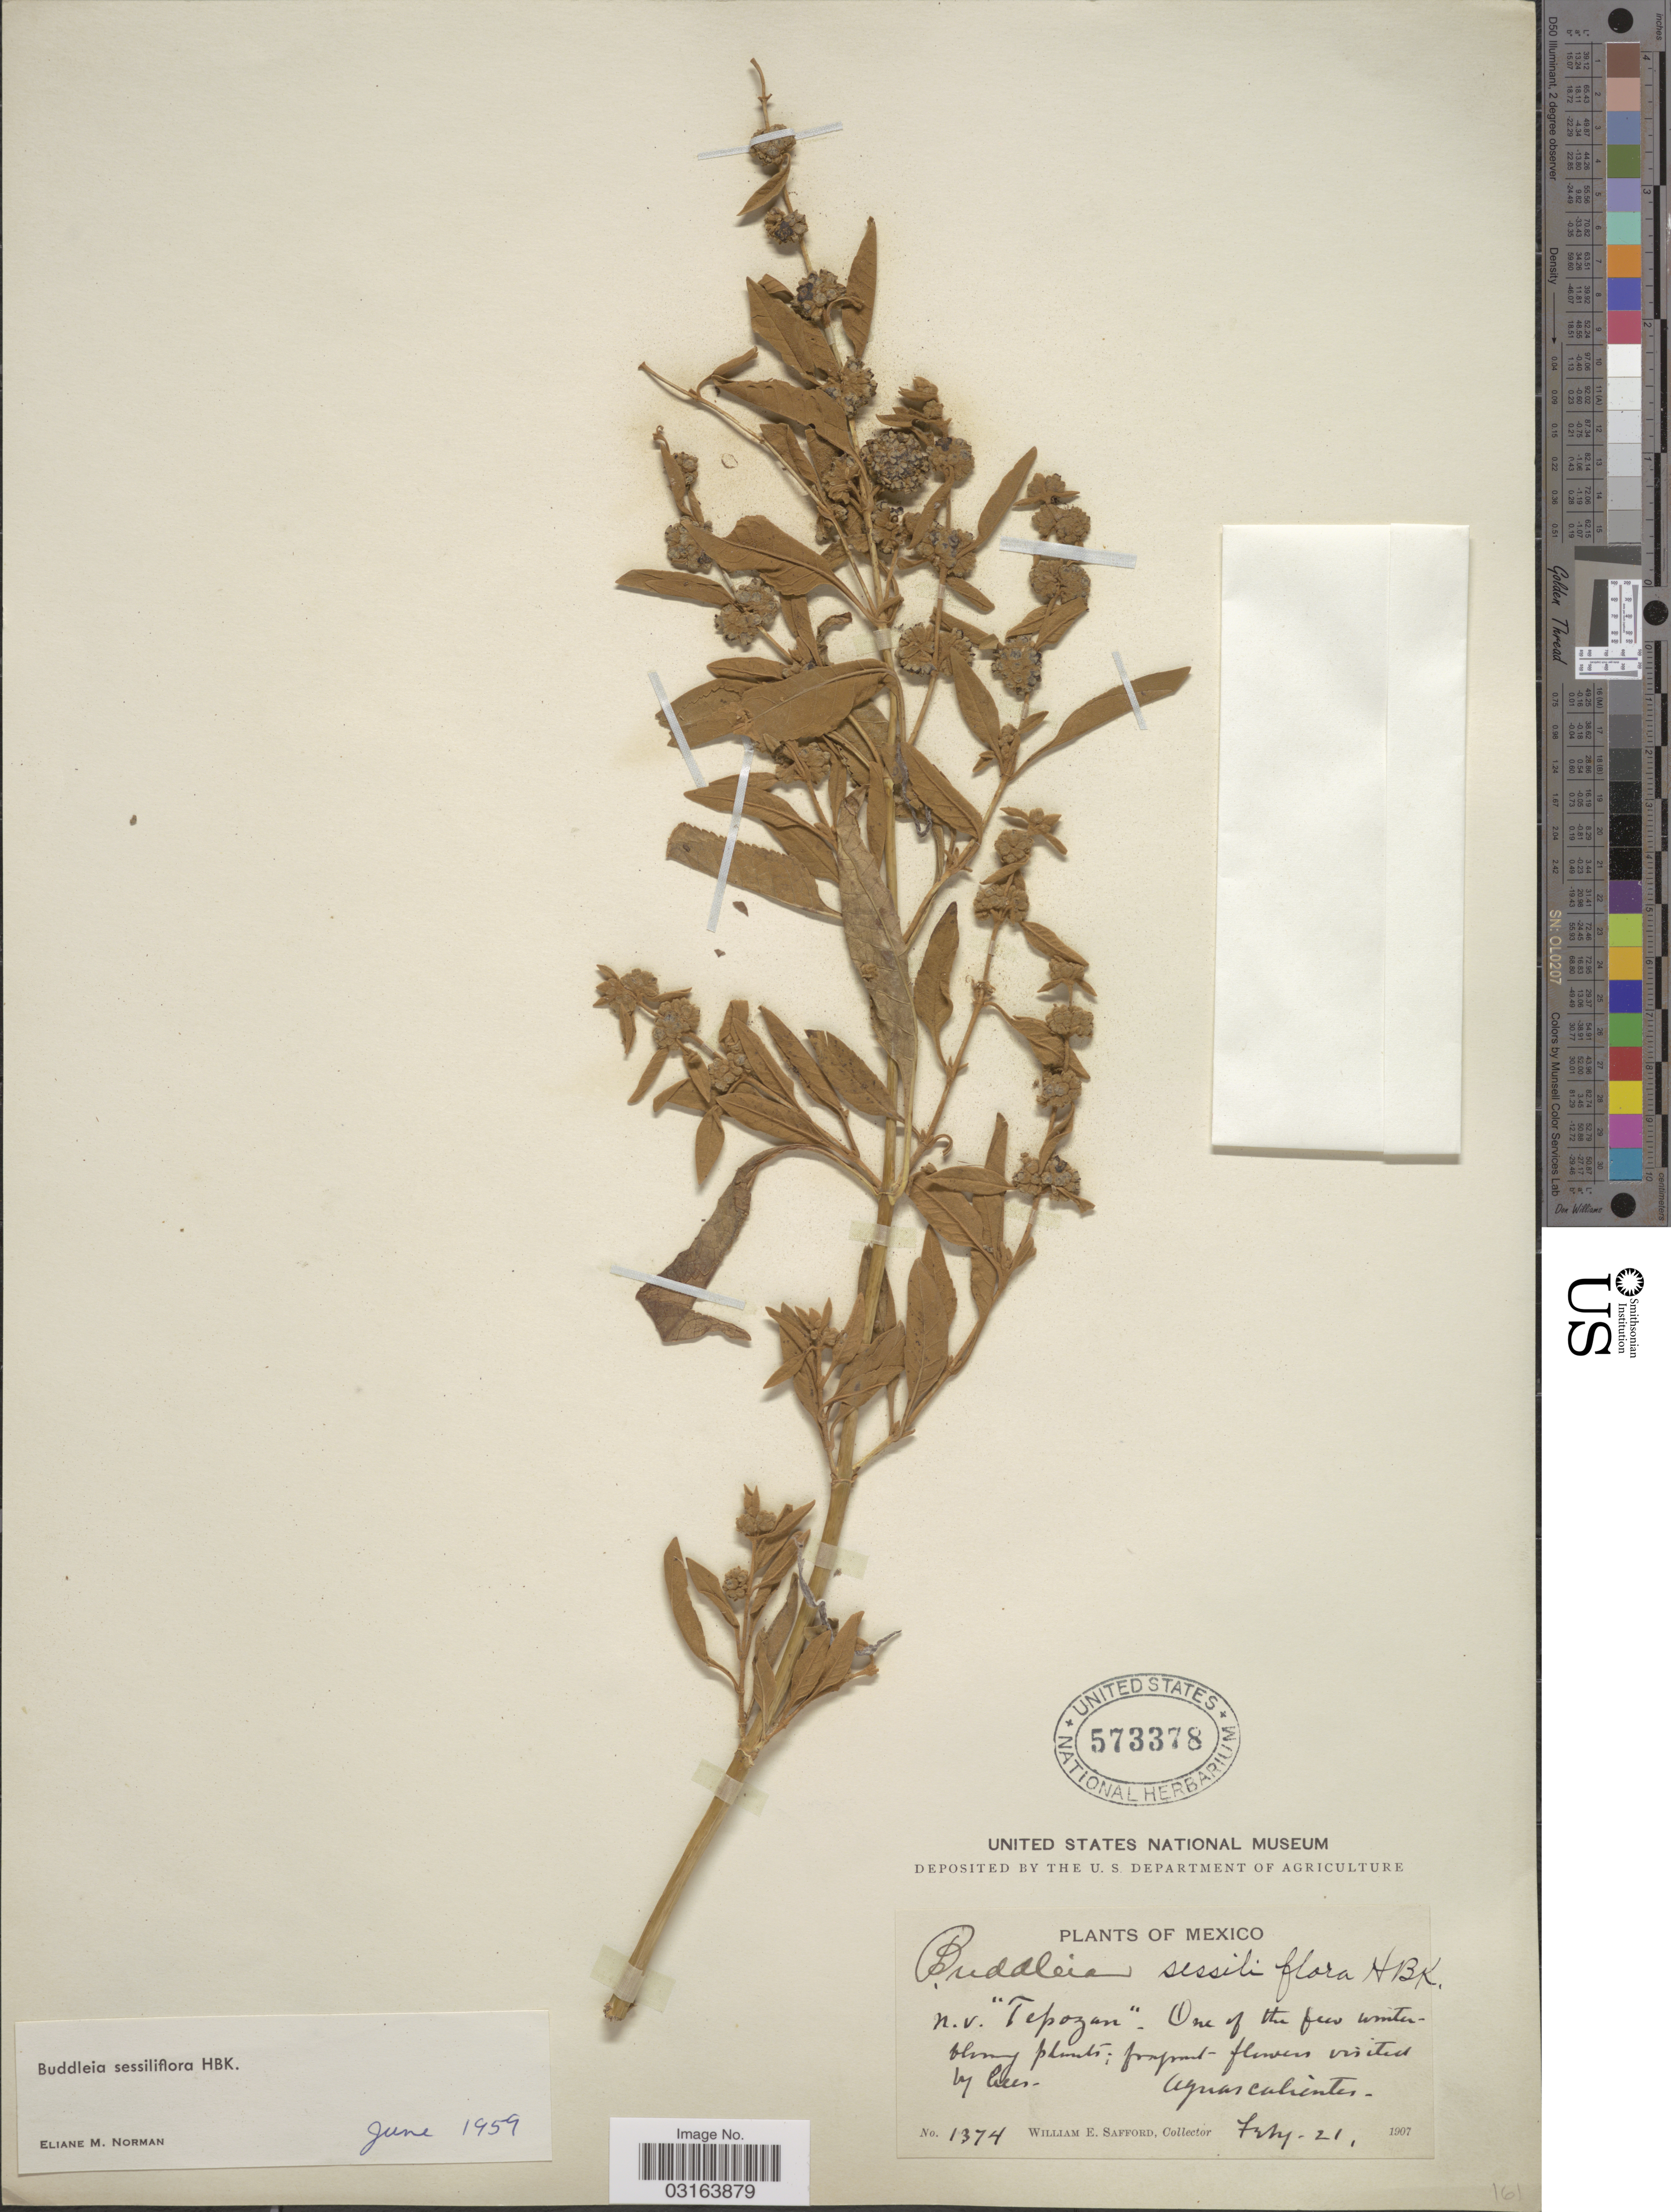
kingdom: Plantae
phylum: Tracheophyta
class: Magnoliopsida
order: Lamiales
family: Scrophulariaceae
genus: Buddleja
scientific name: Buddleja sessiliflora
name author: Kunth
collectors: W. E. Safford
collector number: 1374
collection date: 1907-02-21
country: Mexico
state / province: Aguascalientes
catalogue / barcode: US 573378